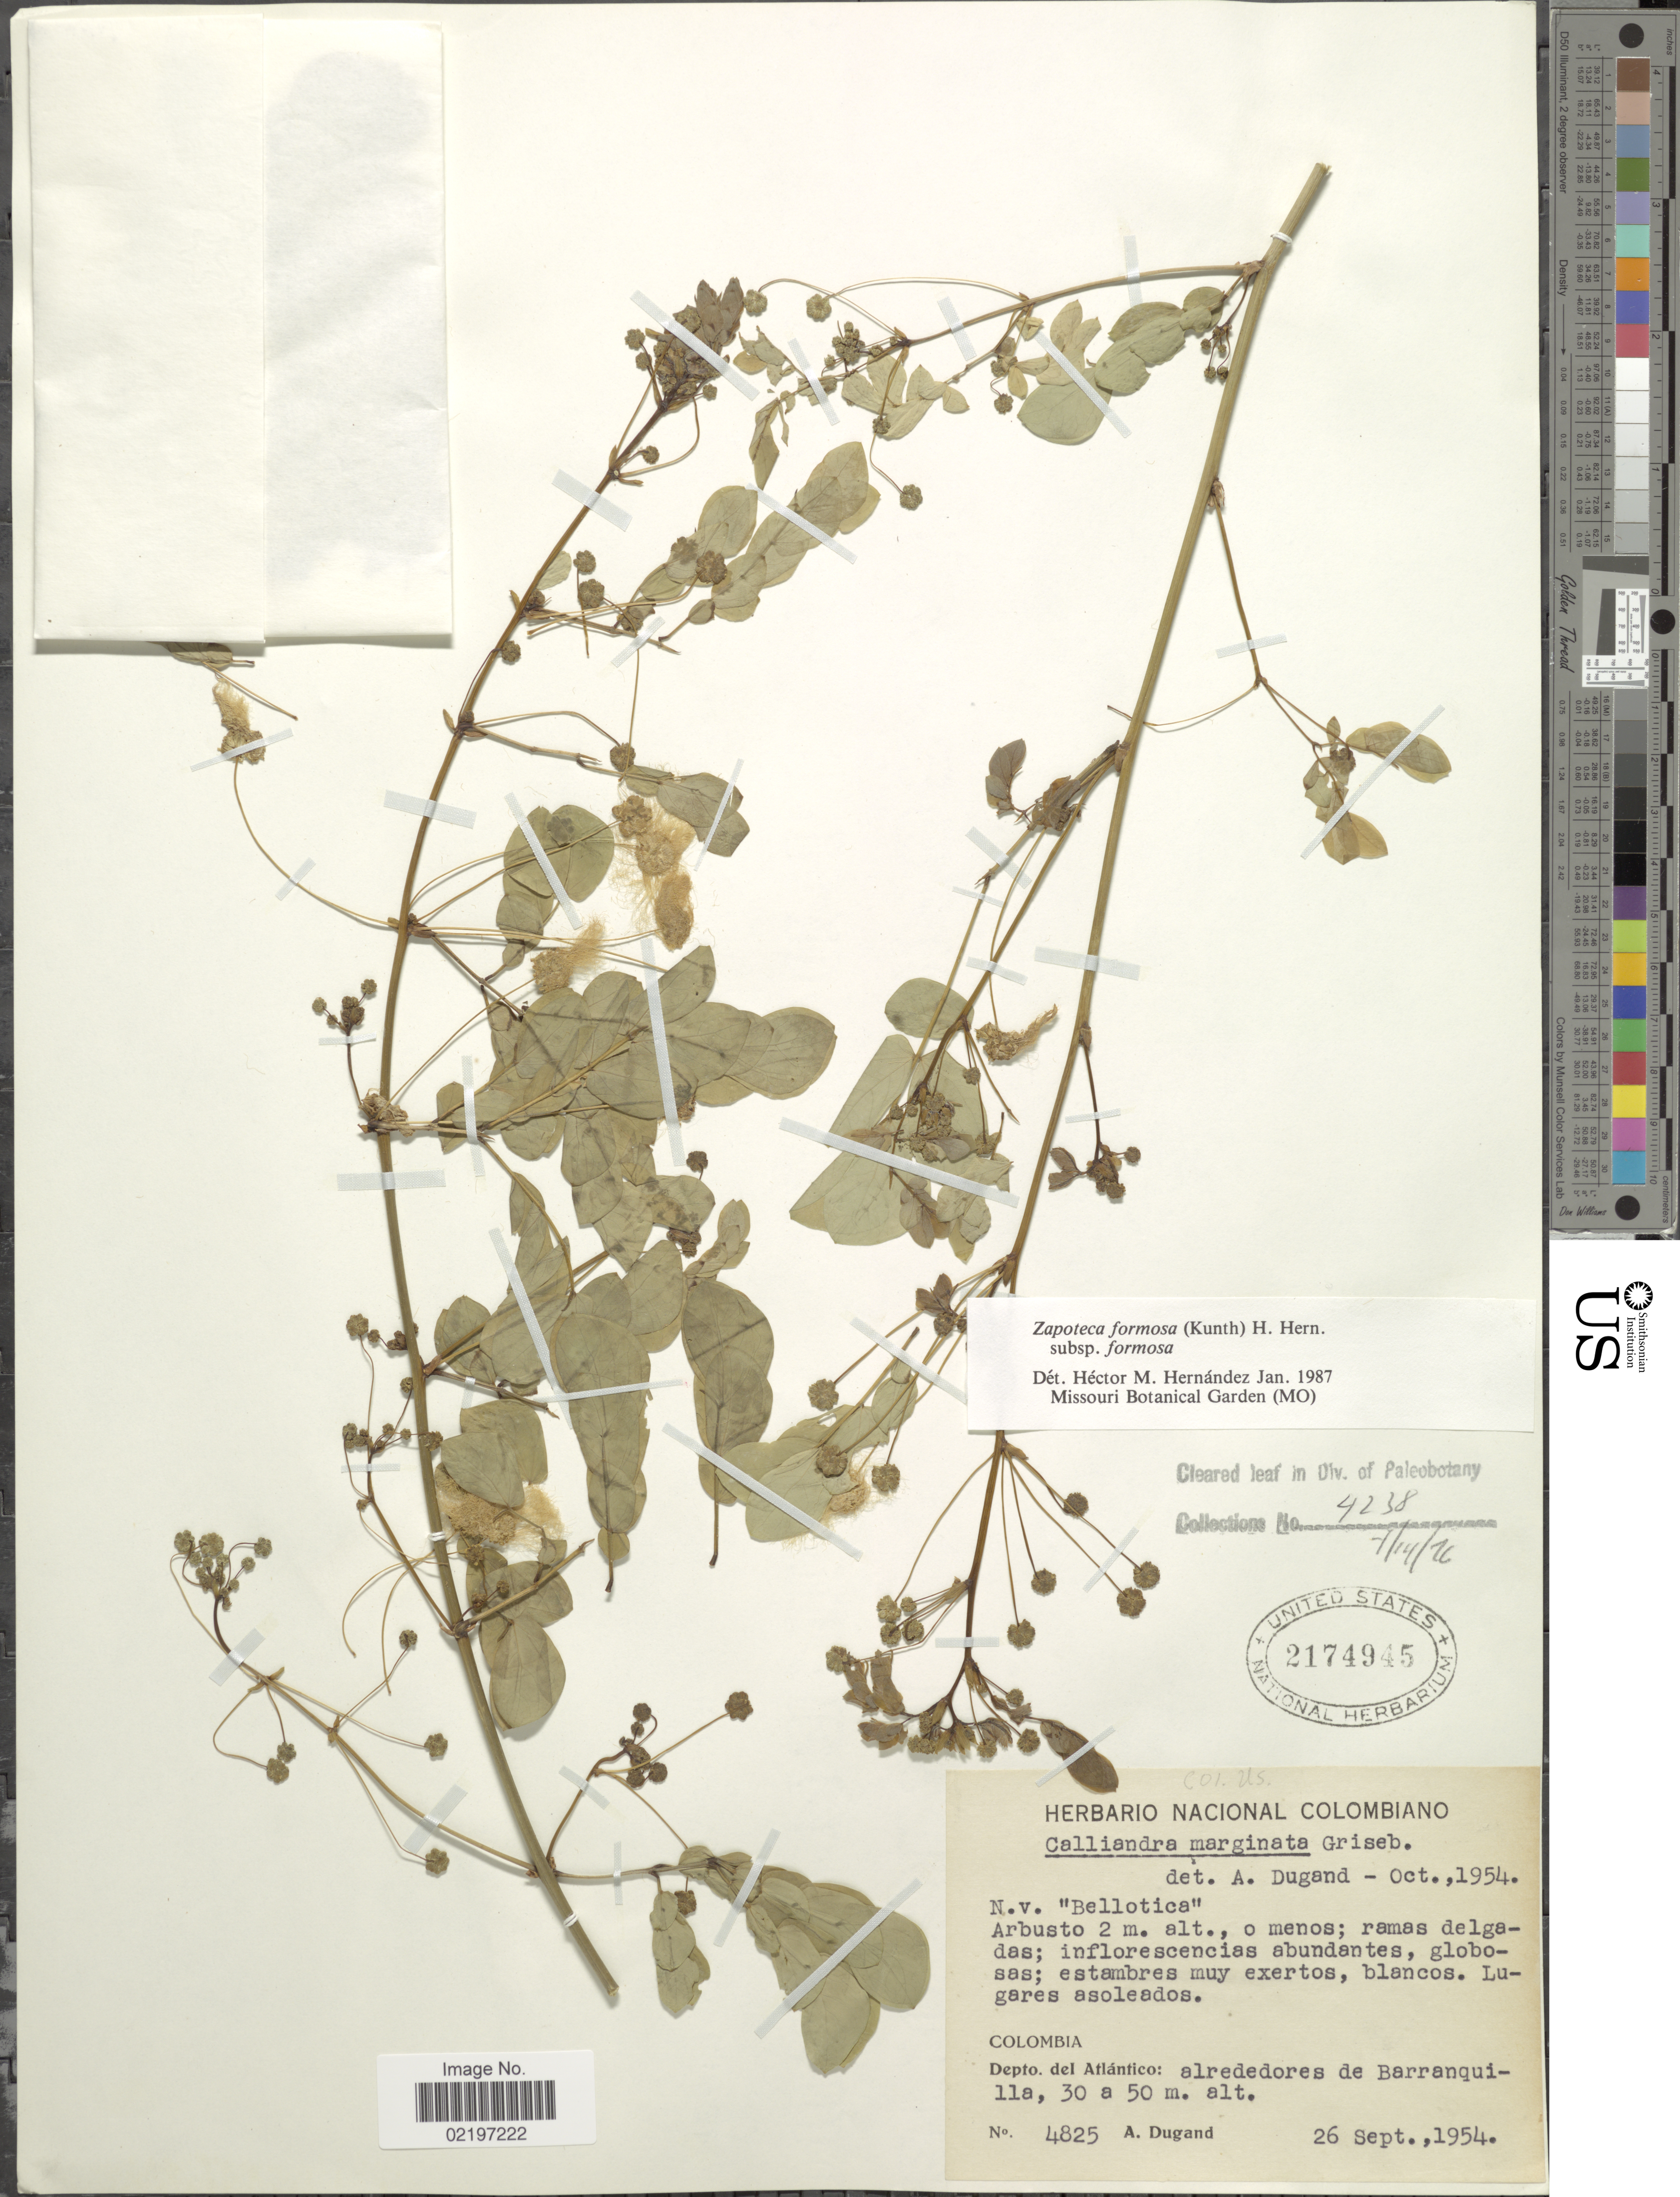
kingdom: Plantae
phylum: Tracheophyta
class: Magnoliopsida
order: Fabales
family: Fabaceae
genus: Zapoteca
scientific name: Zapoteca formosa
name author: (Kunth) H.M. Hern.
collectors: A. Dugand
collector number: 4825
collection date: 1954-09-26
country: Colombia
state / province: Atlántico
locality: Depto. del Atlantico: alrededores a Barranquilla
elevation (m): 30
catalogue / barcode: US 2174945